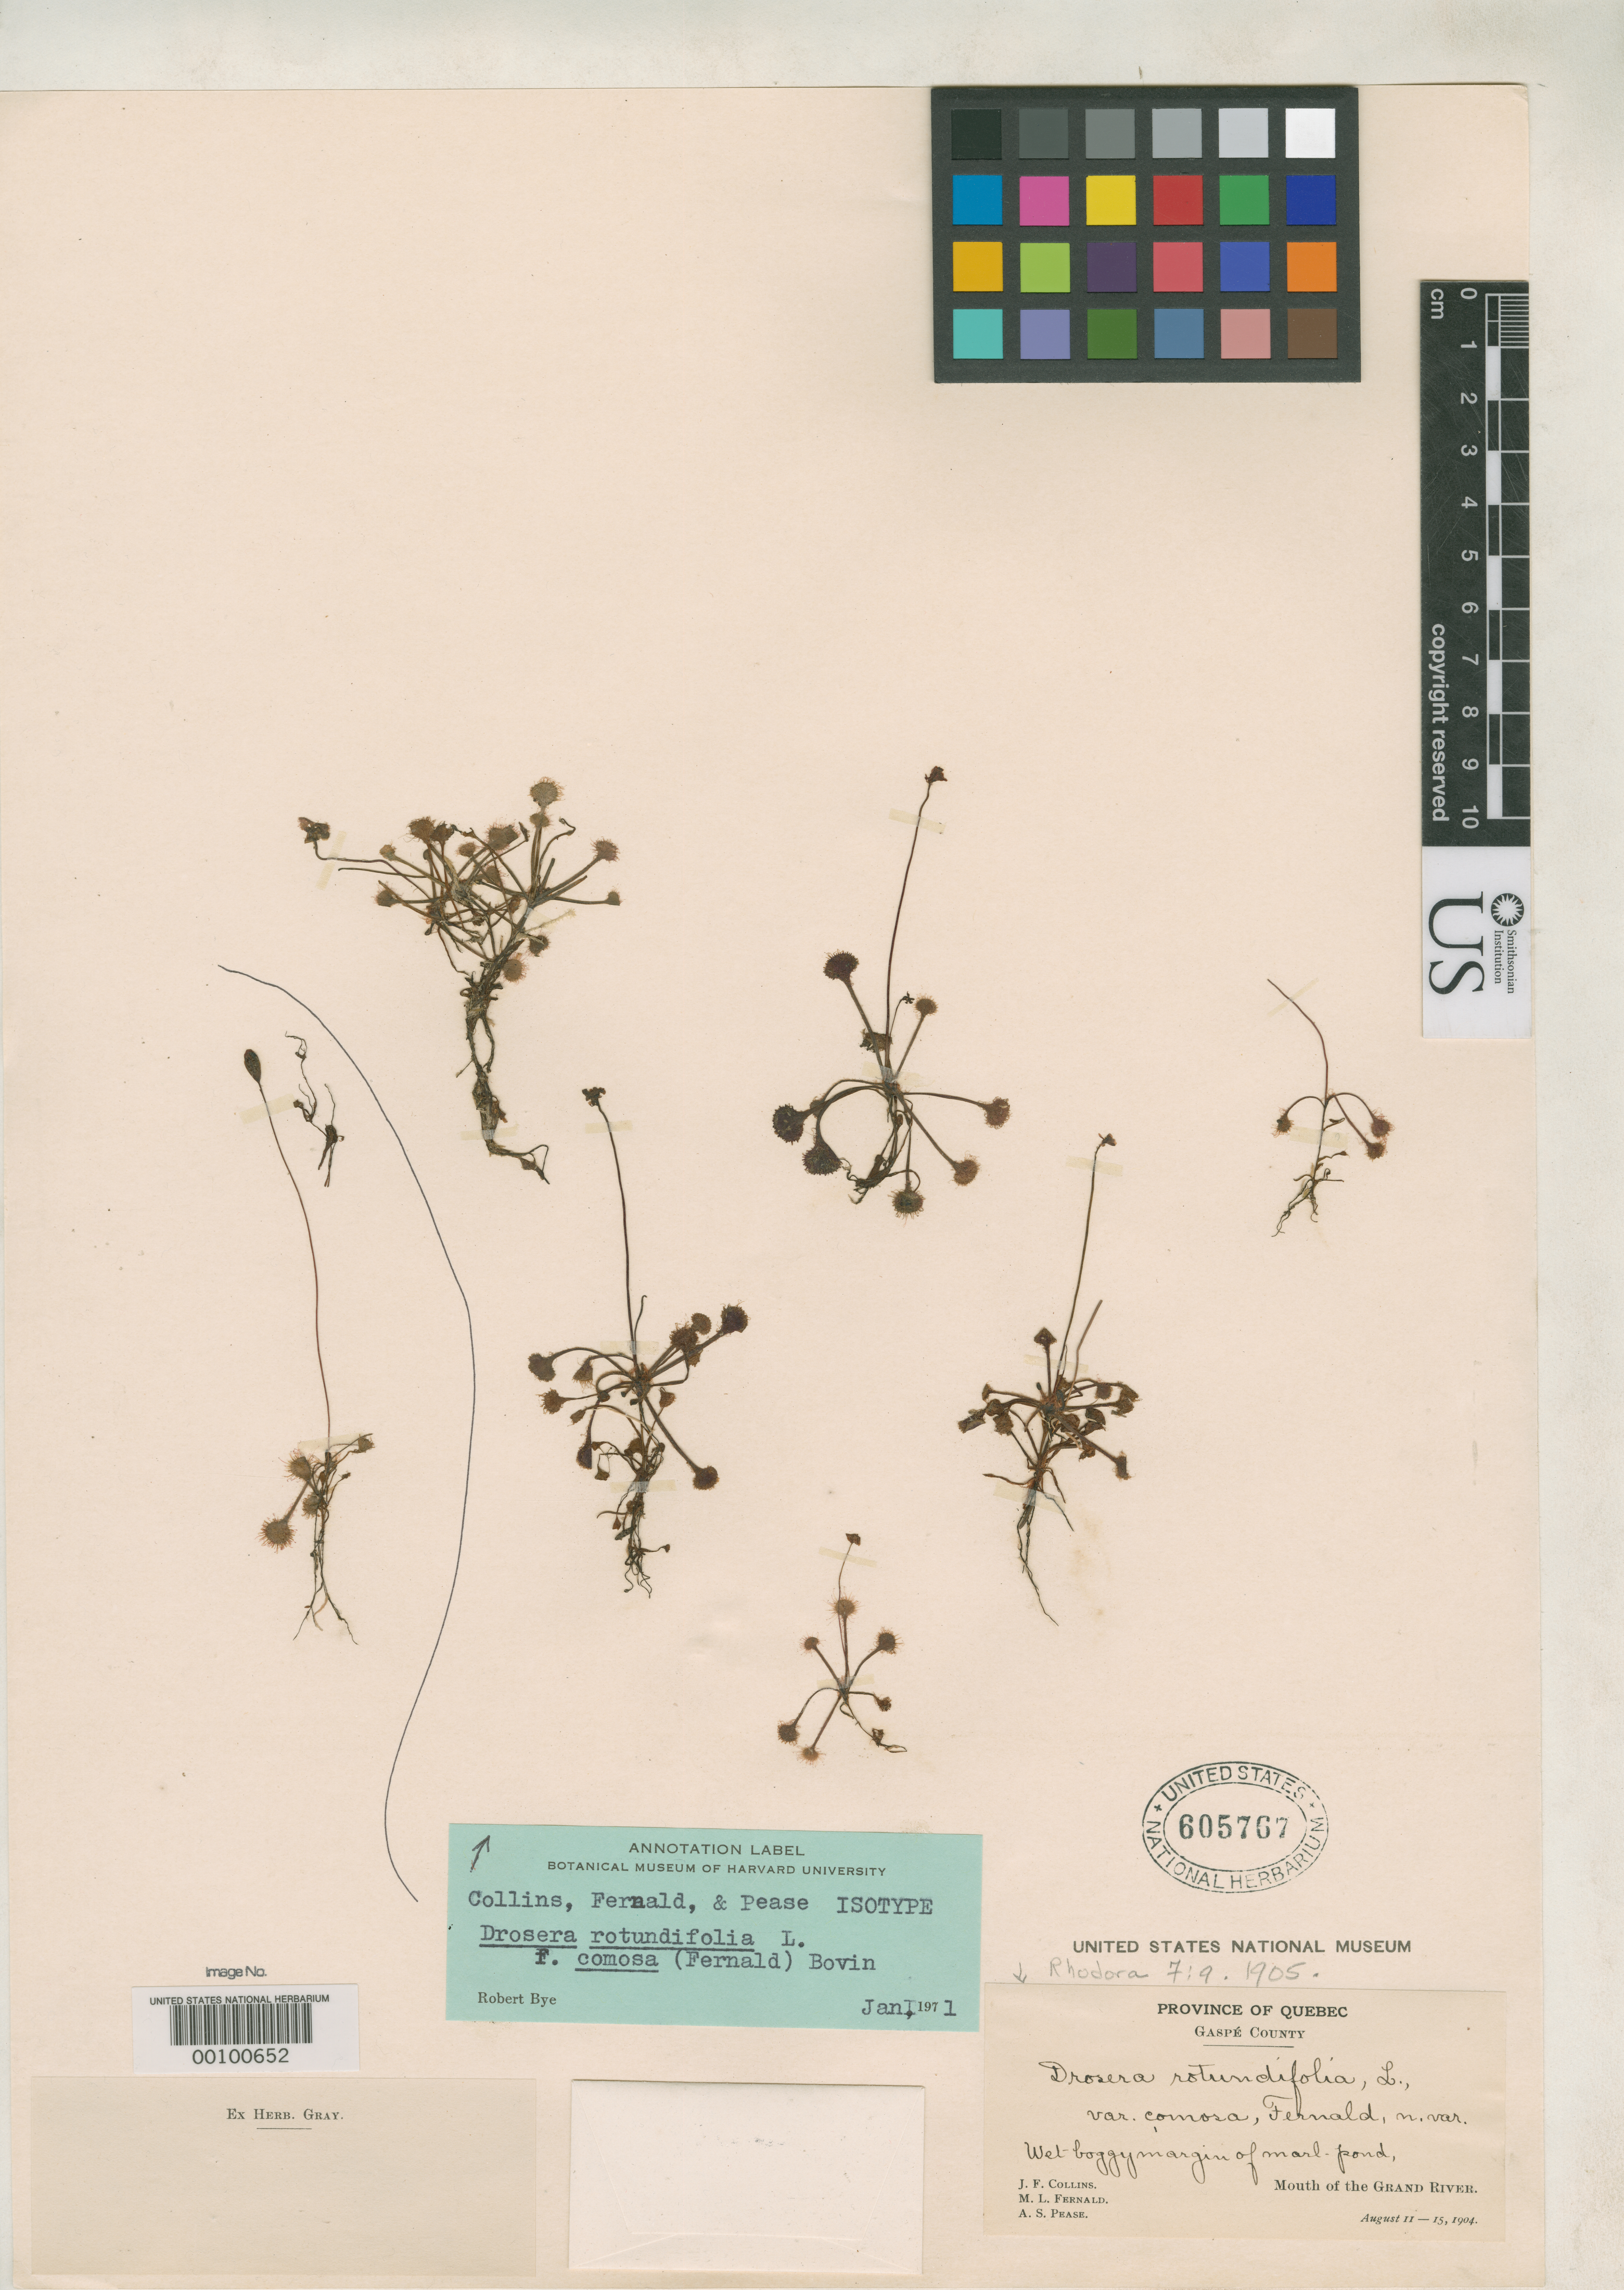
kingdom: Plantae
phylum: Tracheophyta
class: Magnoliopsida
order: Caryophyllales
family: Droseraceae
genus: Drosera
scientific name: Drosera rotundifolia var. comosa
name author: Fernald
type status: Isotype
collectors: J. Collins, M. L. Fernald & A. S. Pease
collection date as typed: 11 Aug 1904 to 15 Aug 1904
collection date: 1904-08-11/1904-08-15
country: Canada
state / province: Quebec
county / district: Gaspe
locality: Mouth of Grand River.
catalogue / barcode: US 605767